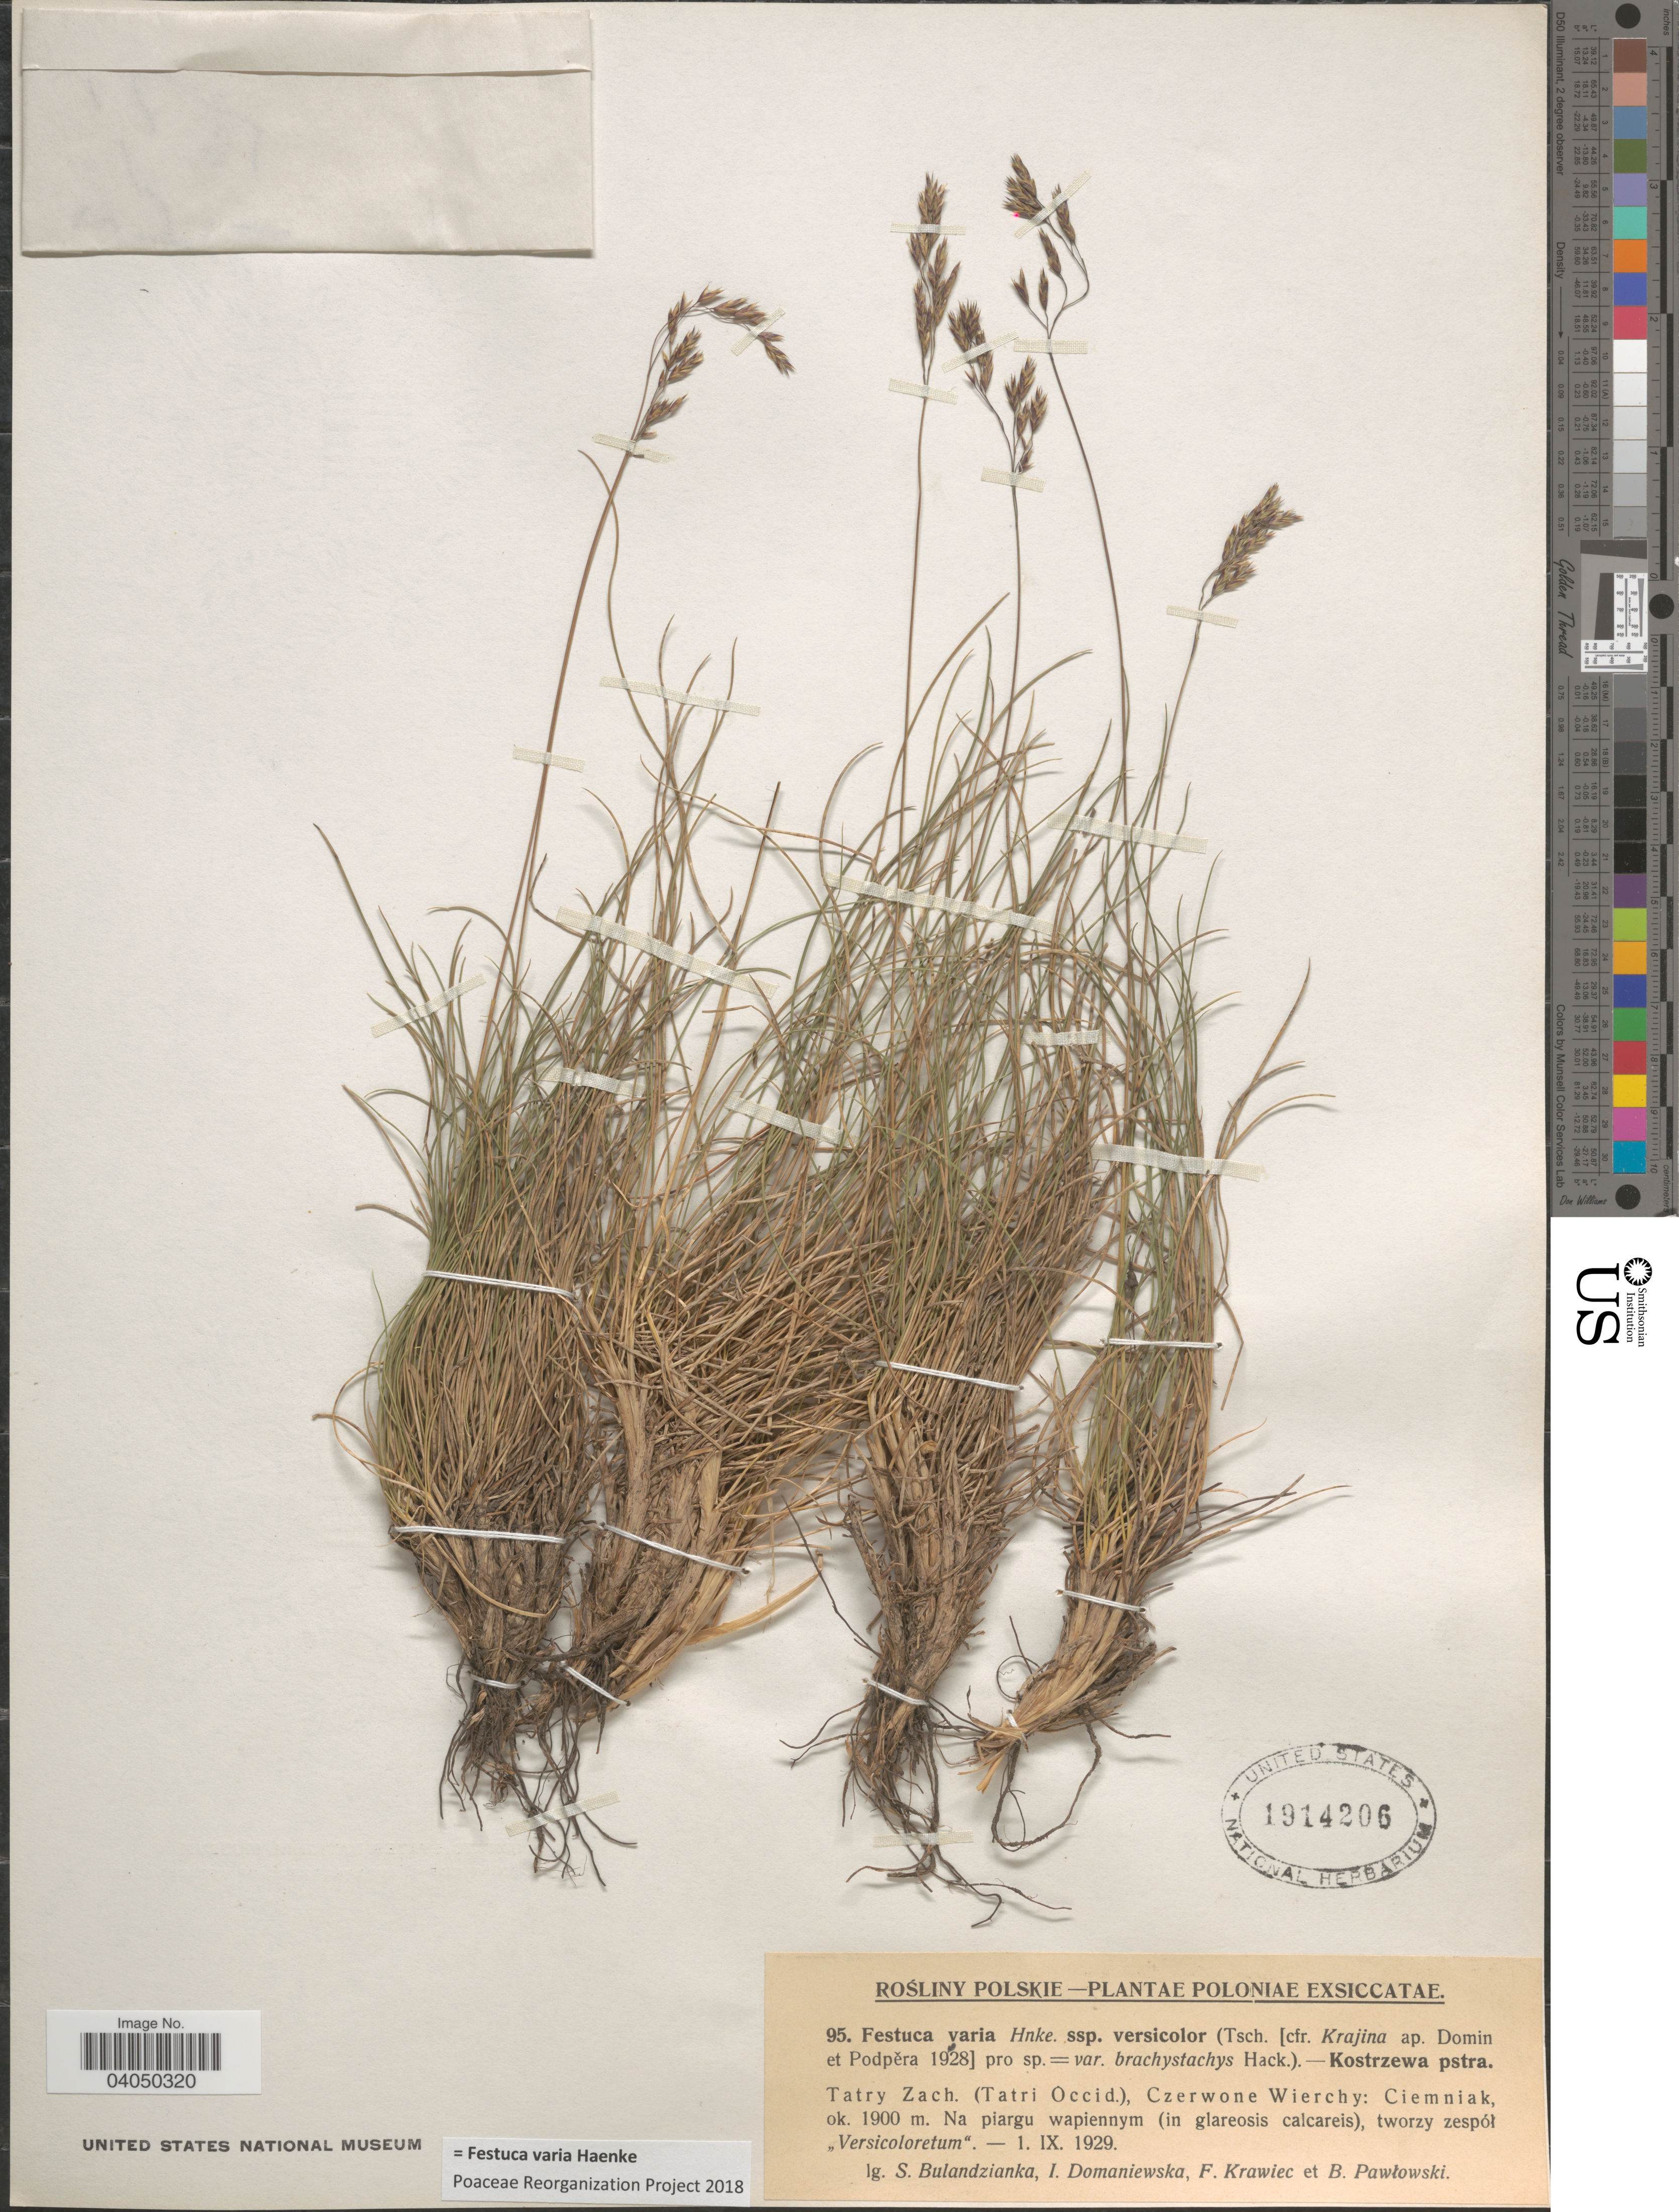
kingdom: Plantae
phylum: Tracheophyta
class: Liliopsida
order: Poales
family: Poaceae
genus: Festuca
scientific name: Festuca varia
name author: Haenke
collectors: S. Bulandzianka, I. Domaniewska, F. Krawiec & B. Pawlowski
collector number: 95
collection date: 1929-09-01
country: Poland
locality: Poloniae. Tatry Zach. (Tatri Occid.), Czerwone Wierchy: Ciemniak, ok.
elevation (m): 1900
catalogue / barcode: US 1914206